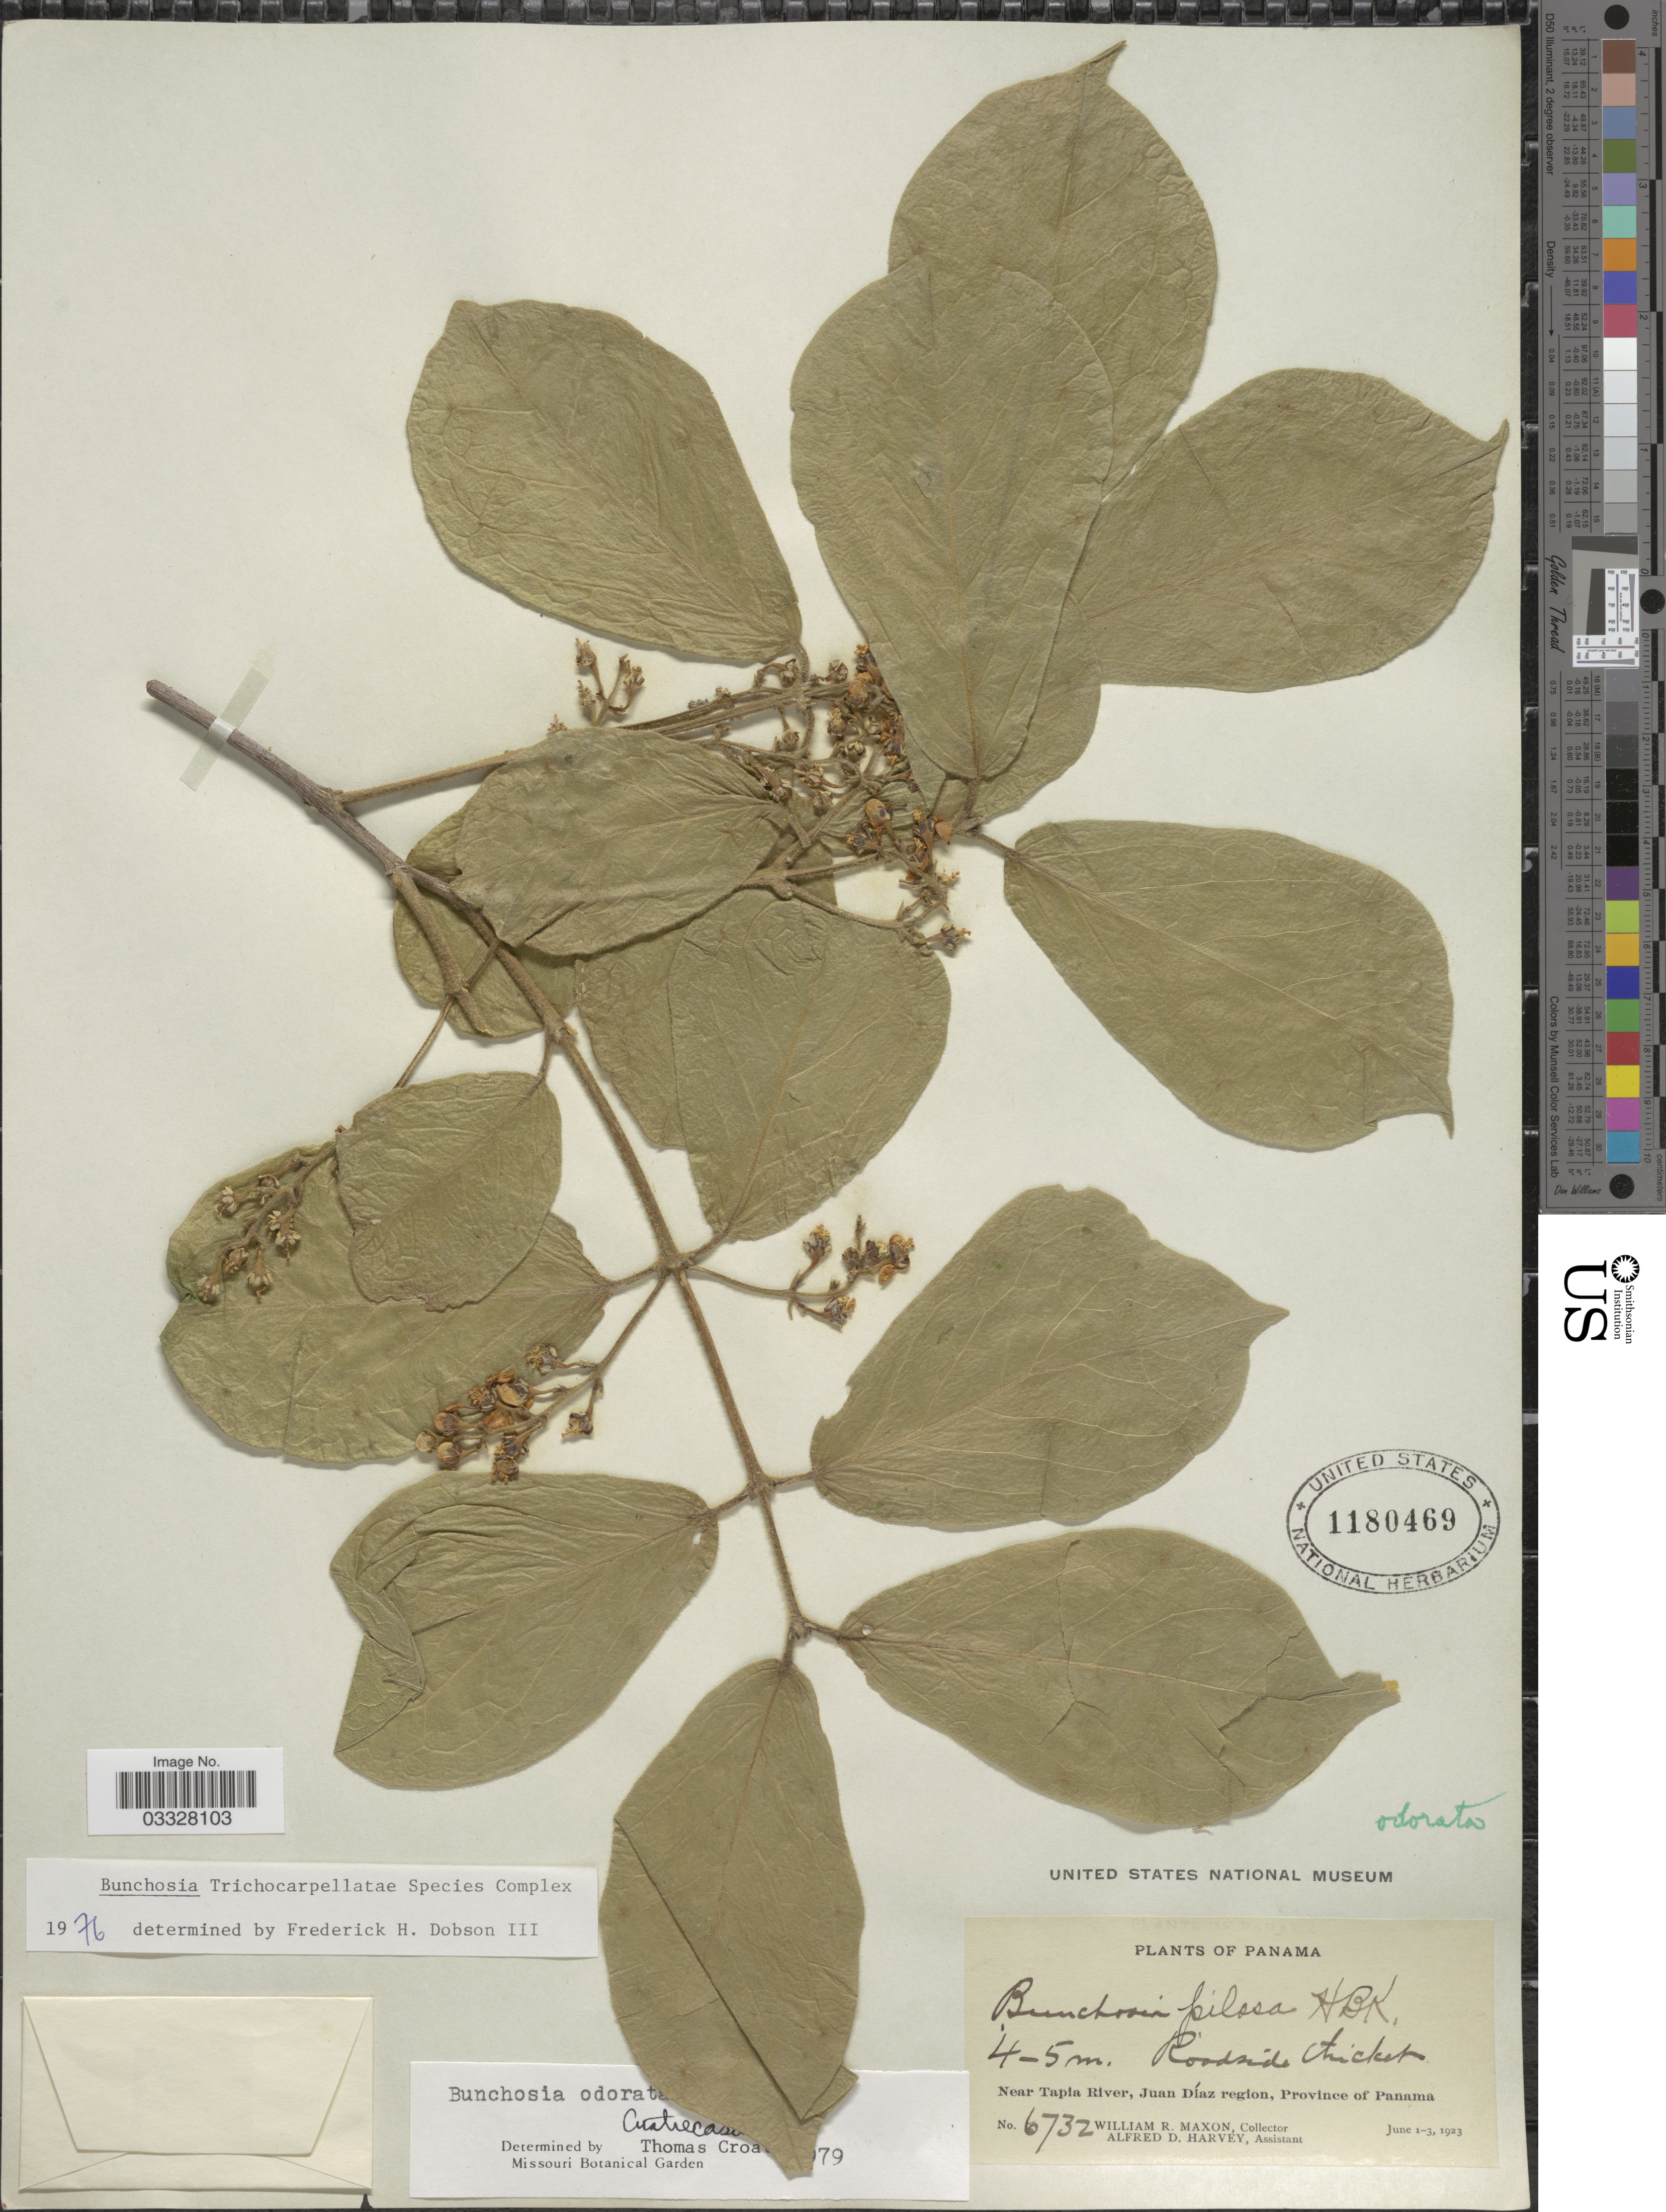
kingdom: Plantae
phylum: Tracheophyta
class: Magnoliopsida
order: Malpighiales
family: Malpighiaceae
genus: Bunchosia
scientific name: Bunchosia odorata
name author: (Jacq.) DC.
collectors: W. R. Maxon & A. D. Harvey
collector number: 6732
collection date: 1923-06-01/1923-06-03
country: Panama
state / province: Panamá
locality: Roadside thicket. Near Tapia River, Juan Díaz region.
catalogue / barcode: US 1180469